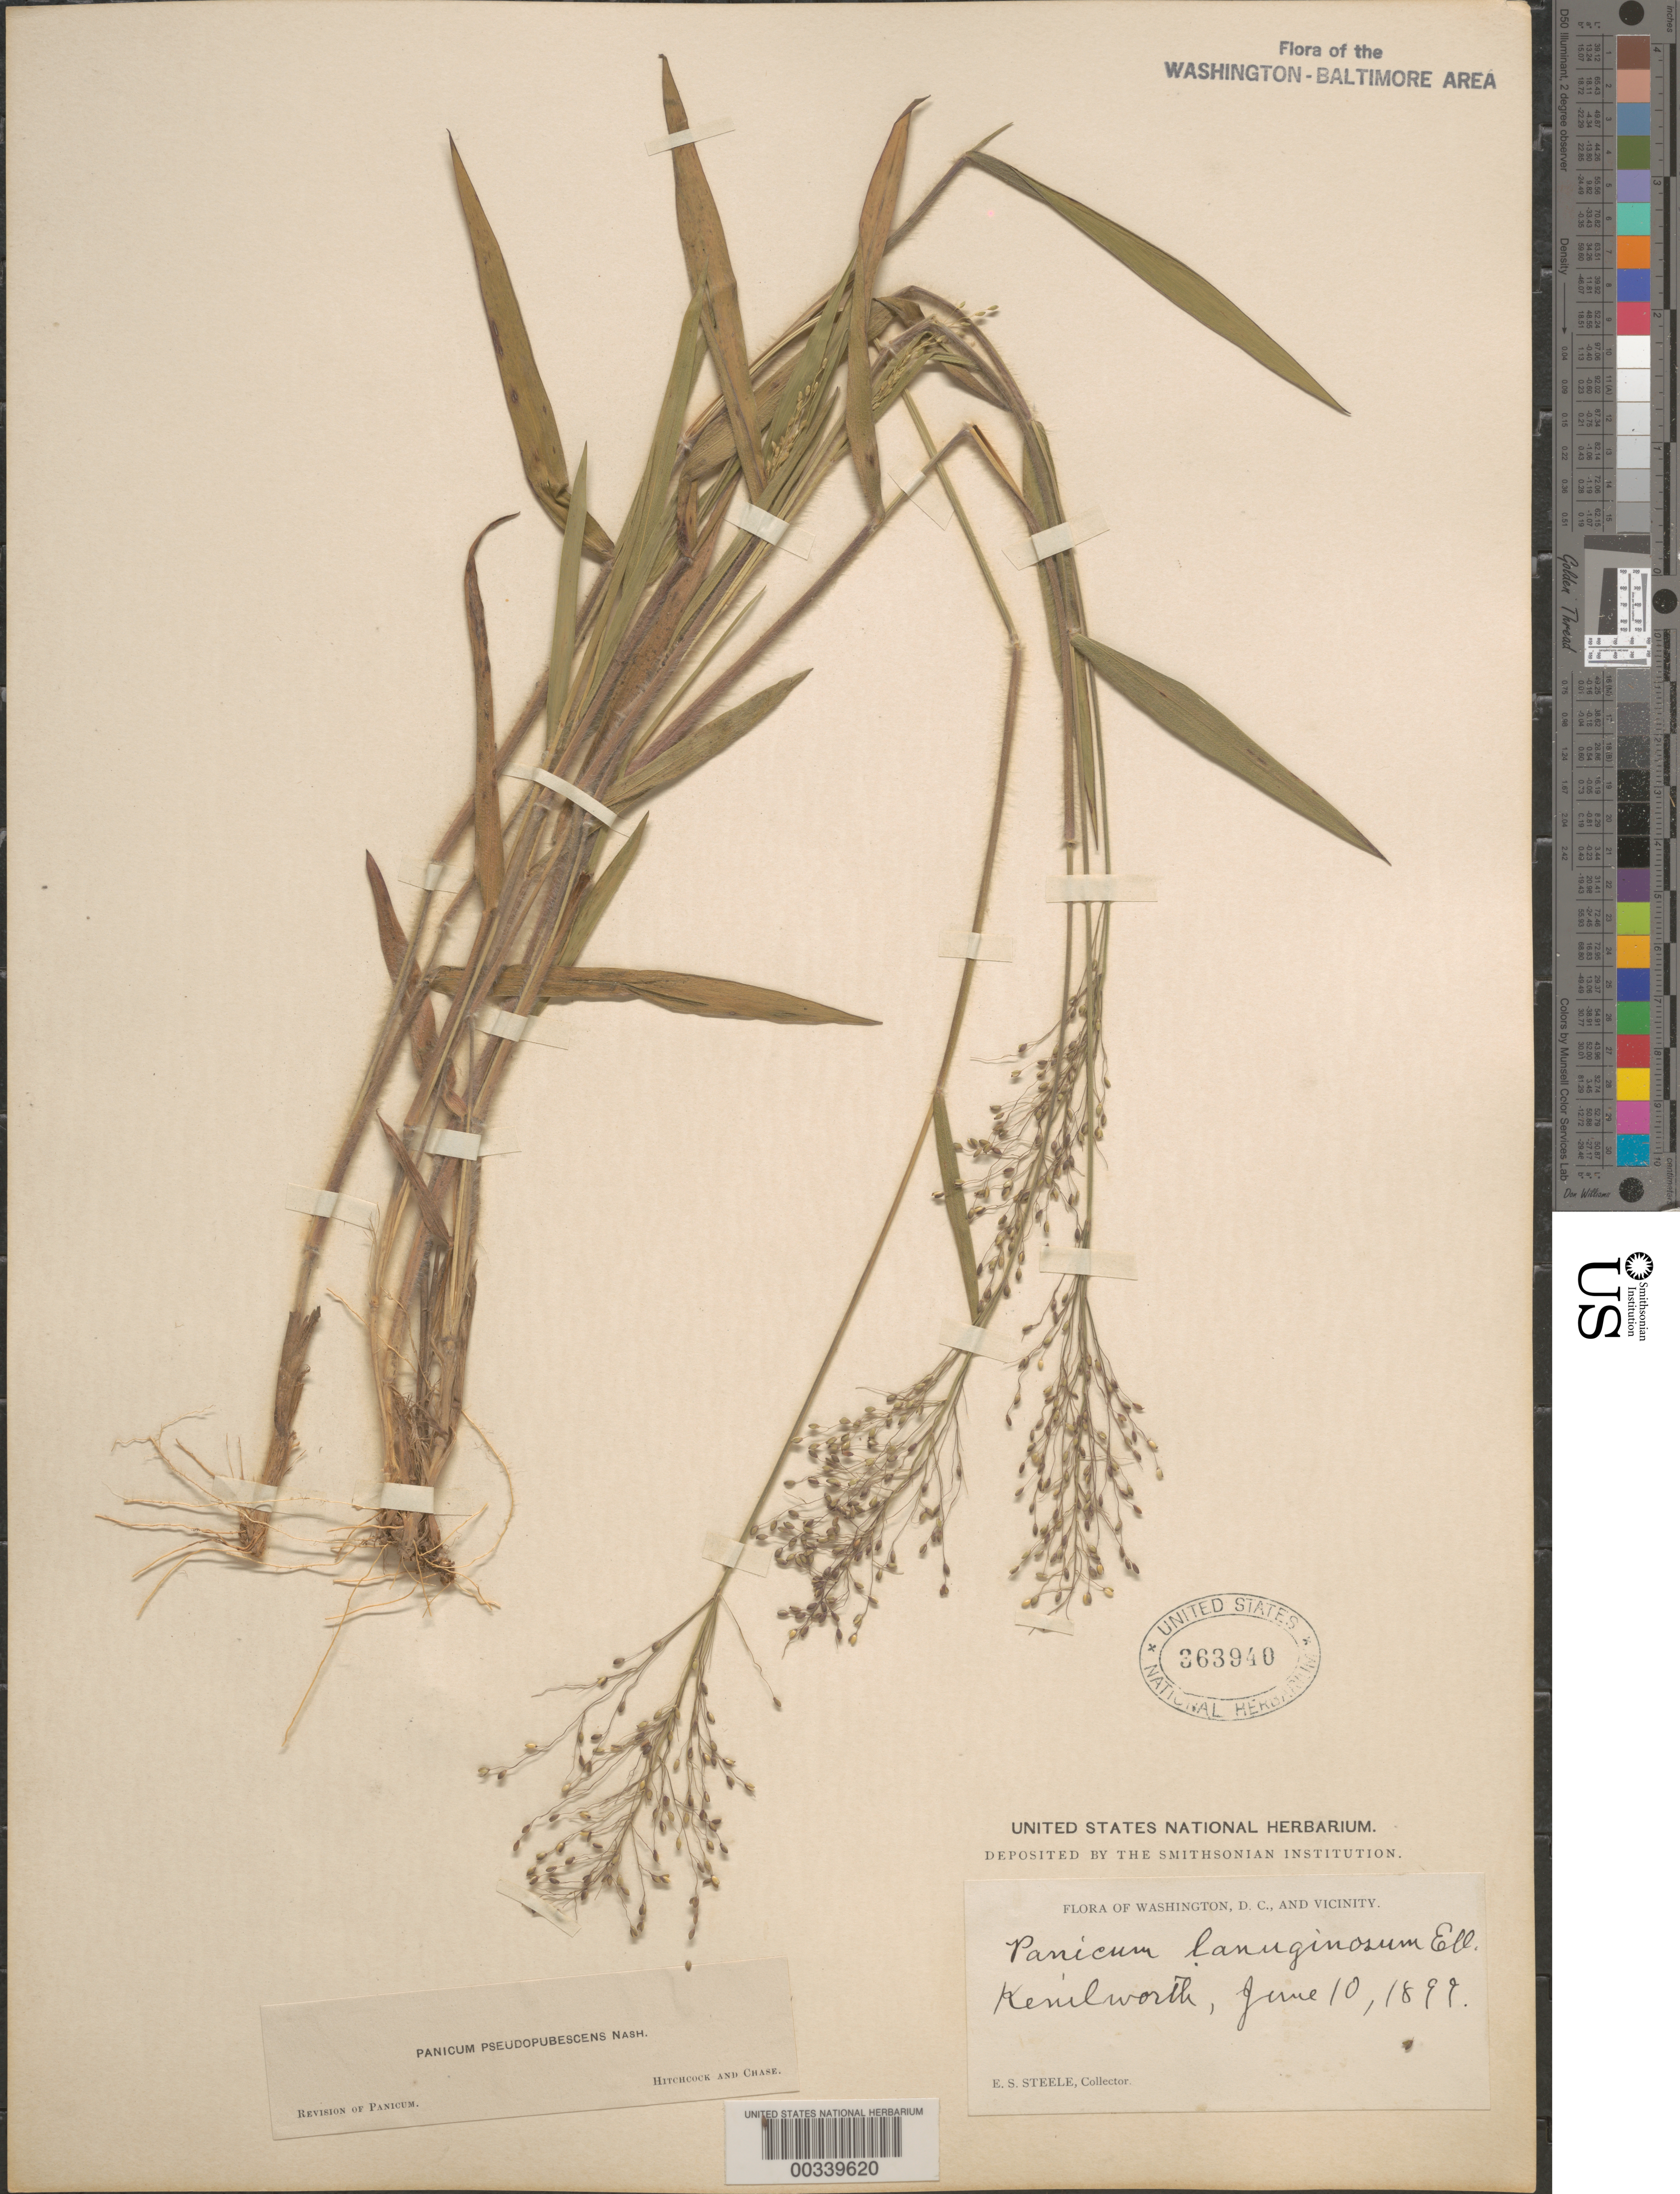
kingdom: Plantae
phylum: Tracheophyta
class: Liliopsida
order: Poales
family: Poaceae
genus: Dichanthelium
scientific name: Dichanthelium ovale subsp. villosissimum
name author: (Nash) Freckmann & Lelong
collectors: E. Steele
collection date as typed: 10 Jun 1899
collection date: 1899-06-10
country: United States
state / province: District of Columbia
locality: Kenilworth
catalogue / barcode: US 363940